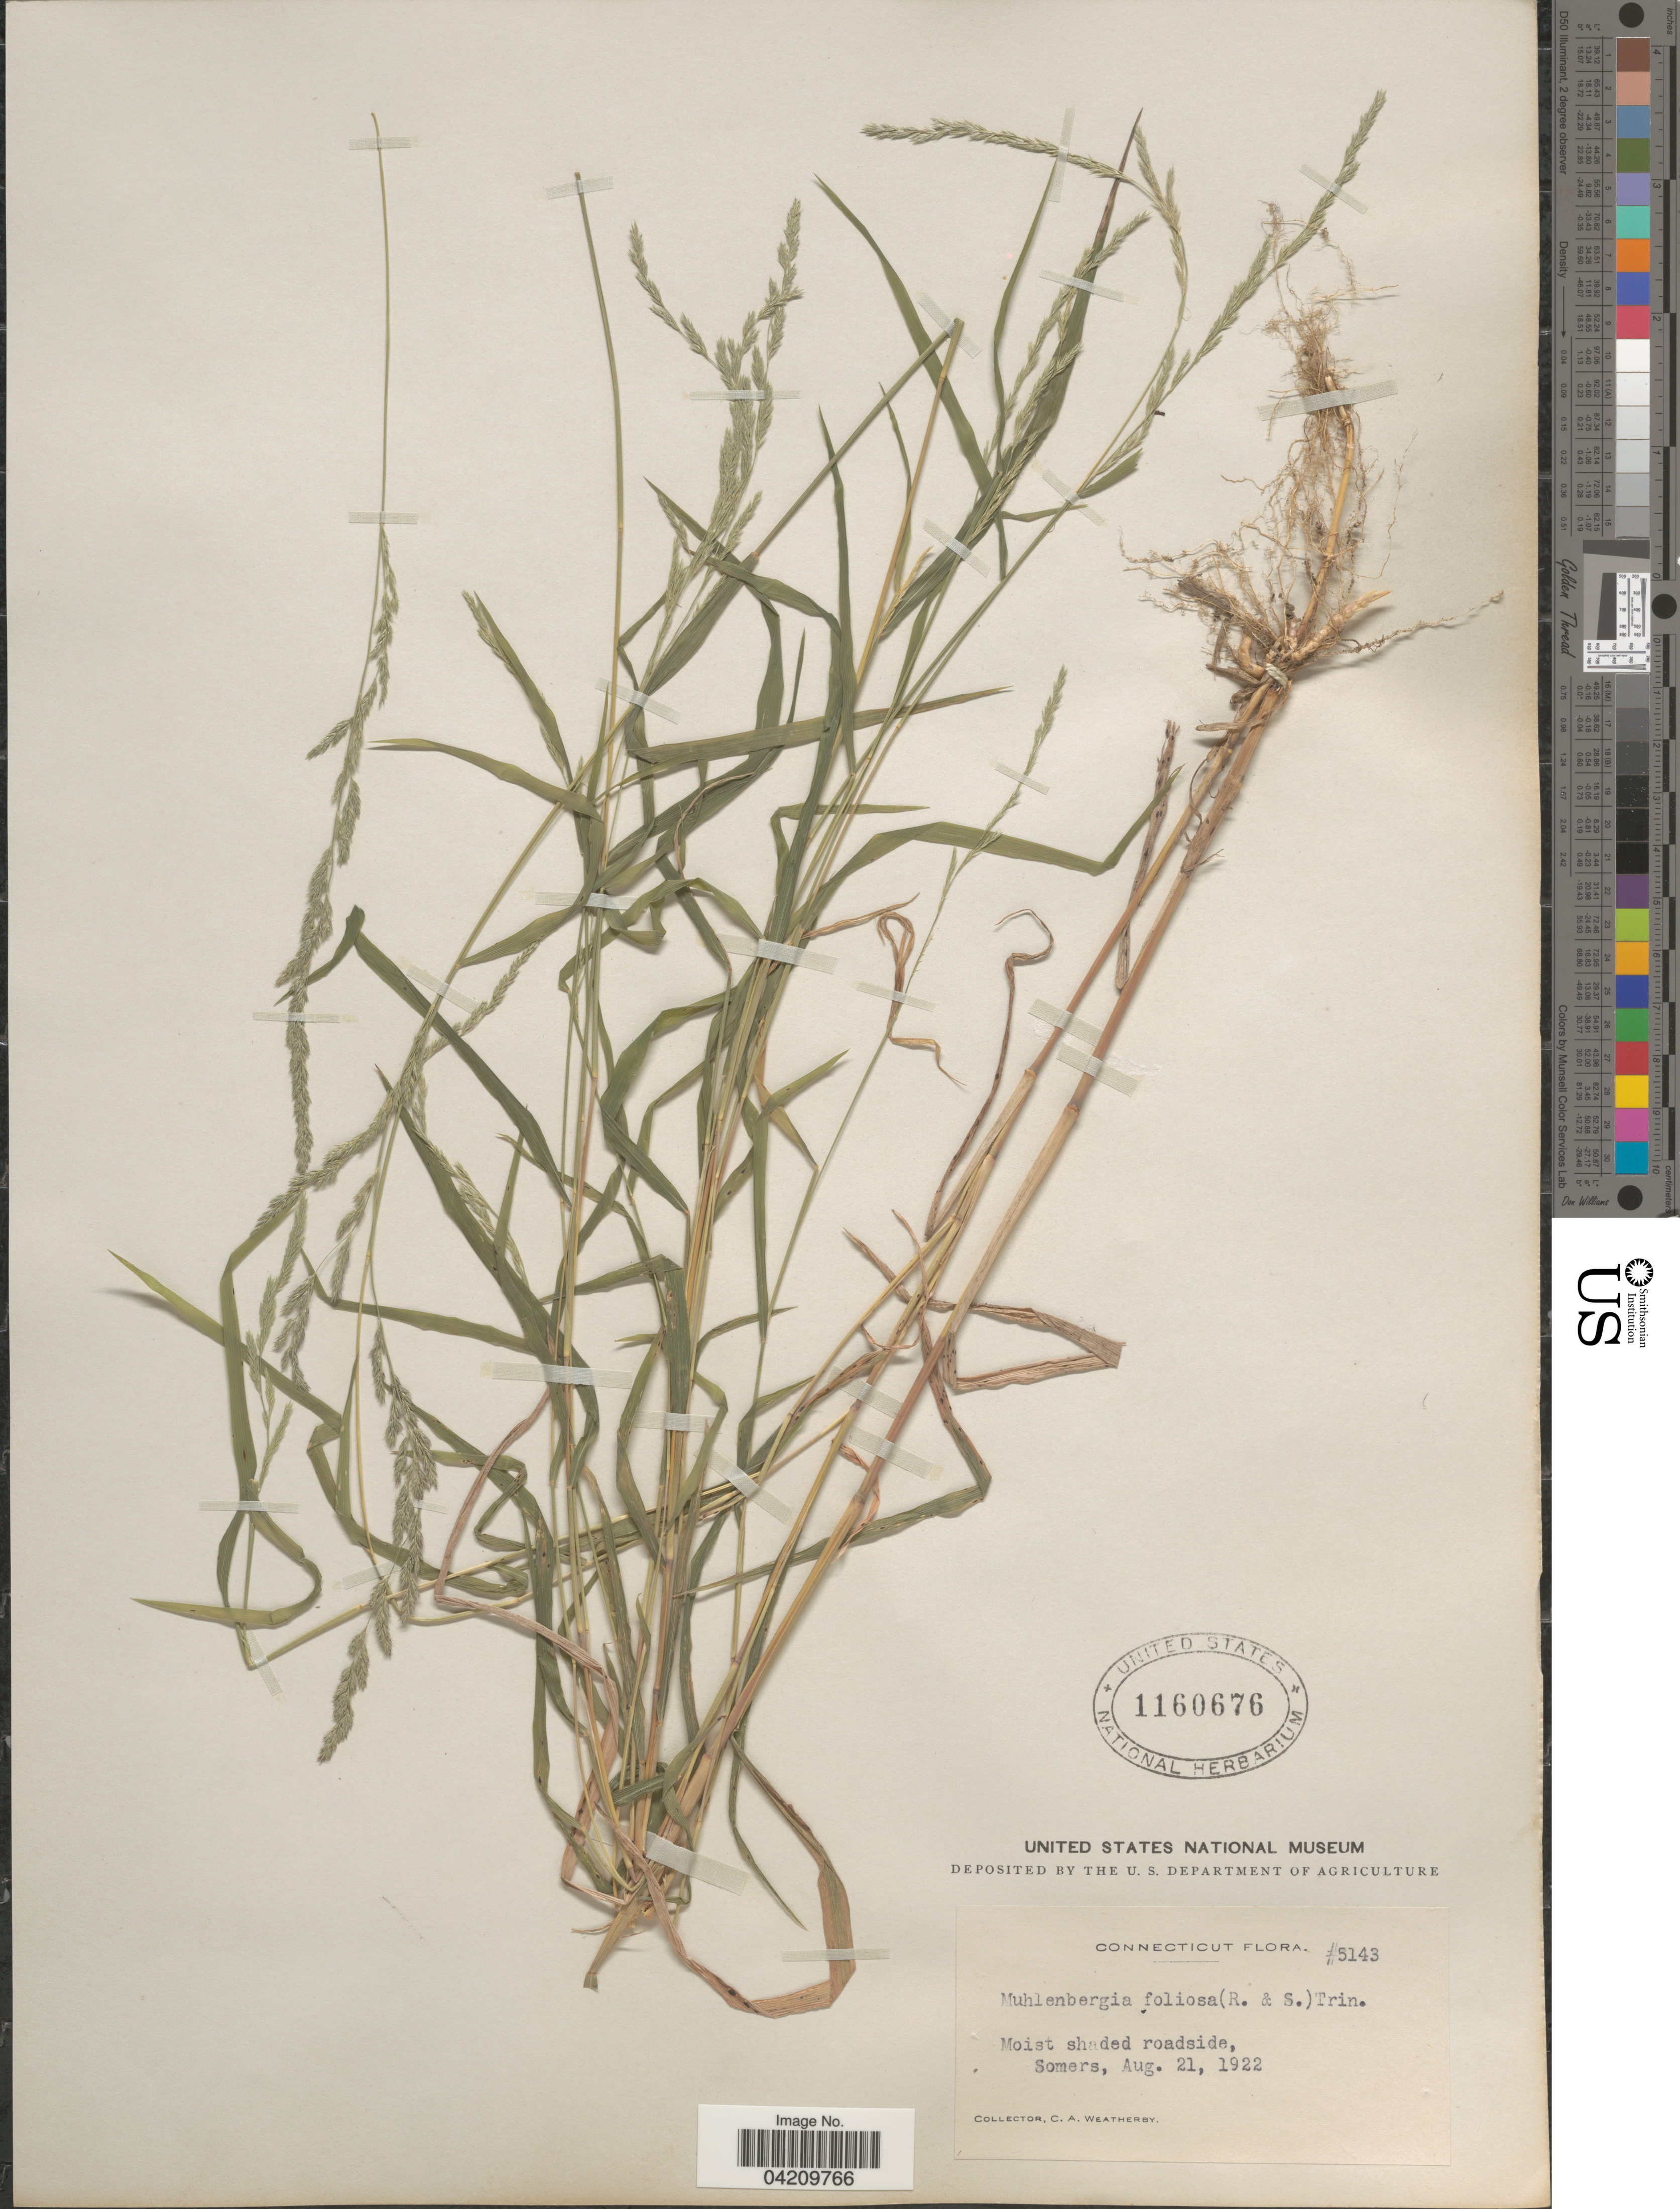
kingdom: Plantae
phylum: Tracheophyta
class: Liliopsida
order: Poales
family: Poaceae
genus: Muhlenbergia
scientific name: Muhlenbergia mexicana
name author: (L.) Trin.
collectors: C. A. Weatherby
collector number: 5143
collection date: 1922-08-21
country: United States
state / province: Connecticut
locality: Somers.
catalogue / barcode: US 1160676